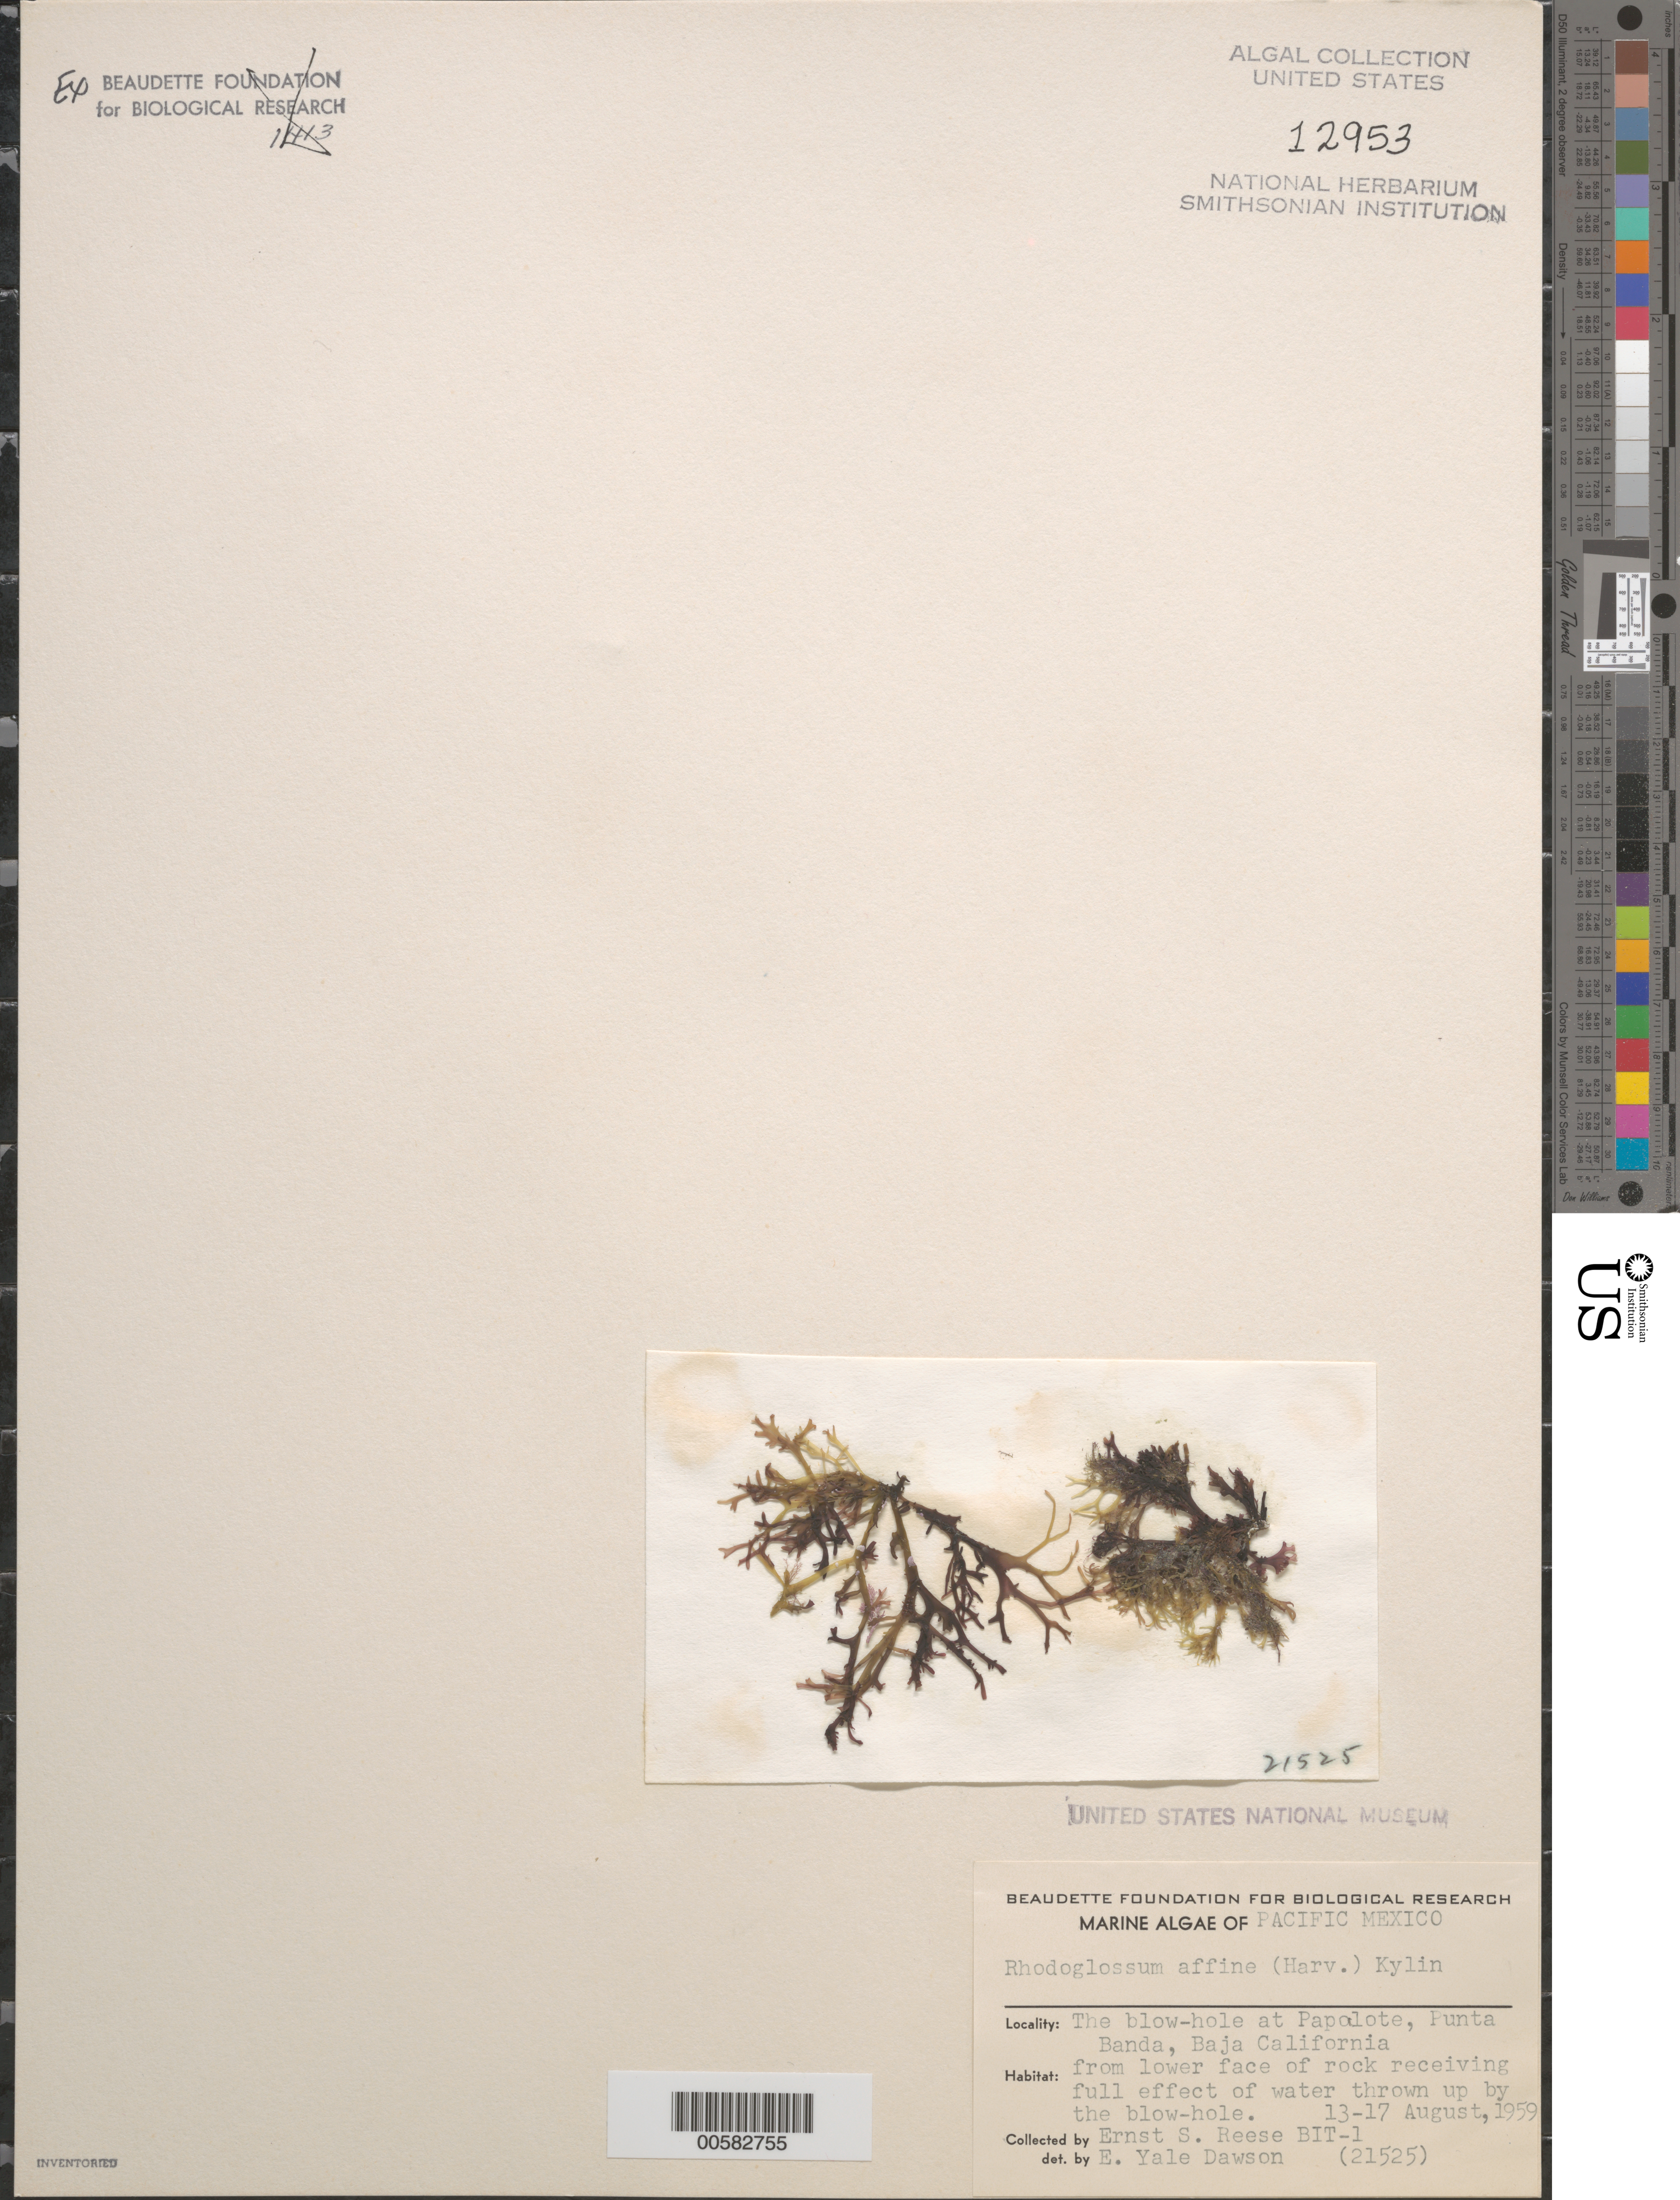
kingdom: Plantae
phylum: Rhodophyta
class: Florideophyceae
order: Gigartinales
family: Gigartinaceae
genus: Mazzaella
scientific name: Mazzaella affinis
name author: (Harvey) Fredericq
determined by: Algae name updating Project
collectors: E. Reese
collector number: EYD 21525 & BIT-1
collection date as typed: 13 Aug 1959 to 17 Aug 1959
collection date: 1959-08-13/1959-08-17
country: Mexico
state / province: Baja California Norte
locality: Blow Hole, Papolote, Punta Banda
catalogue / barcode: US 12953